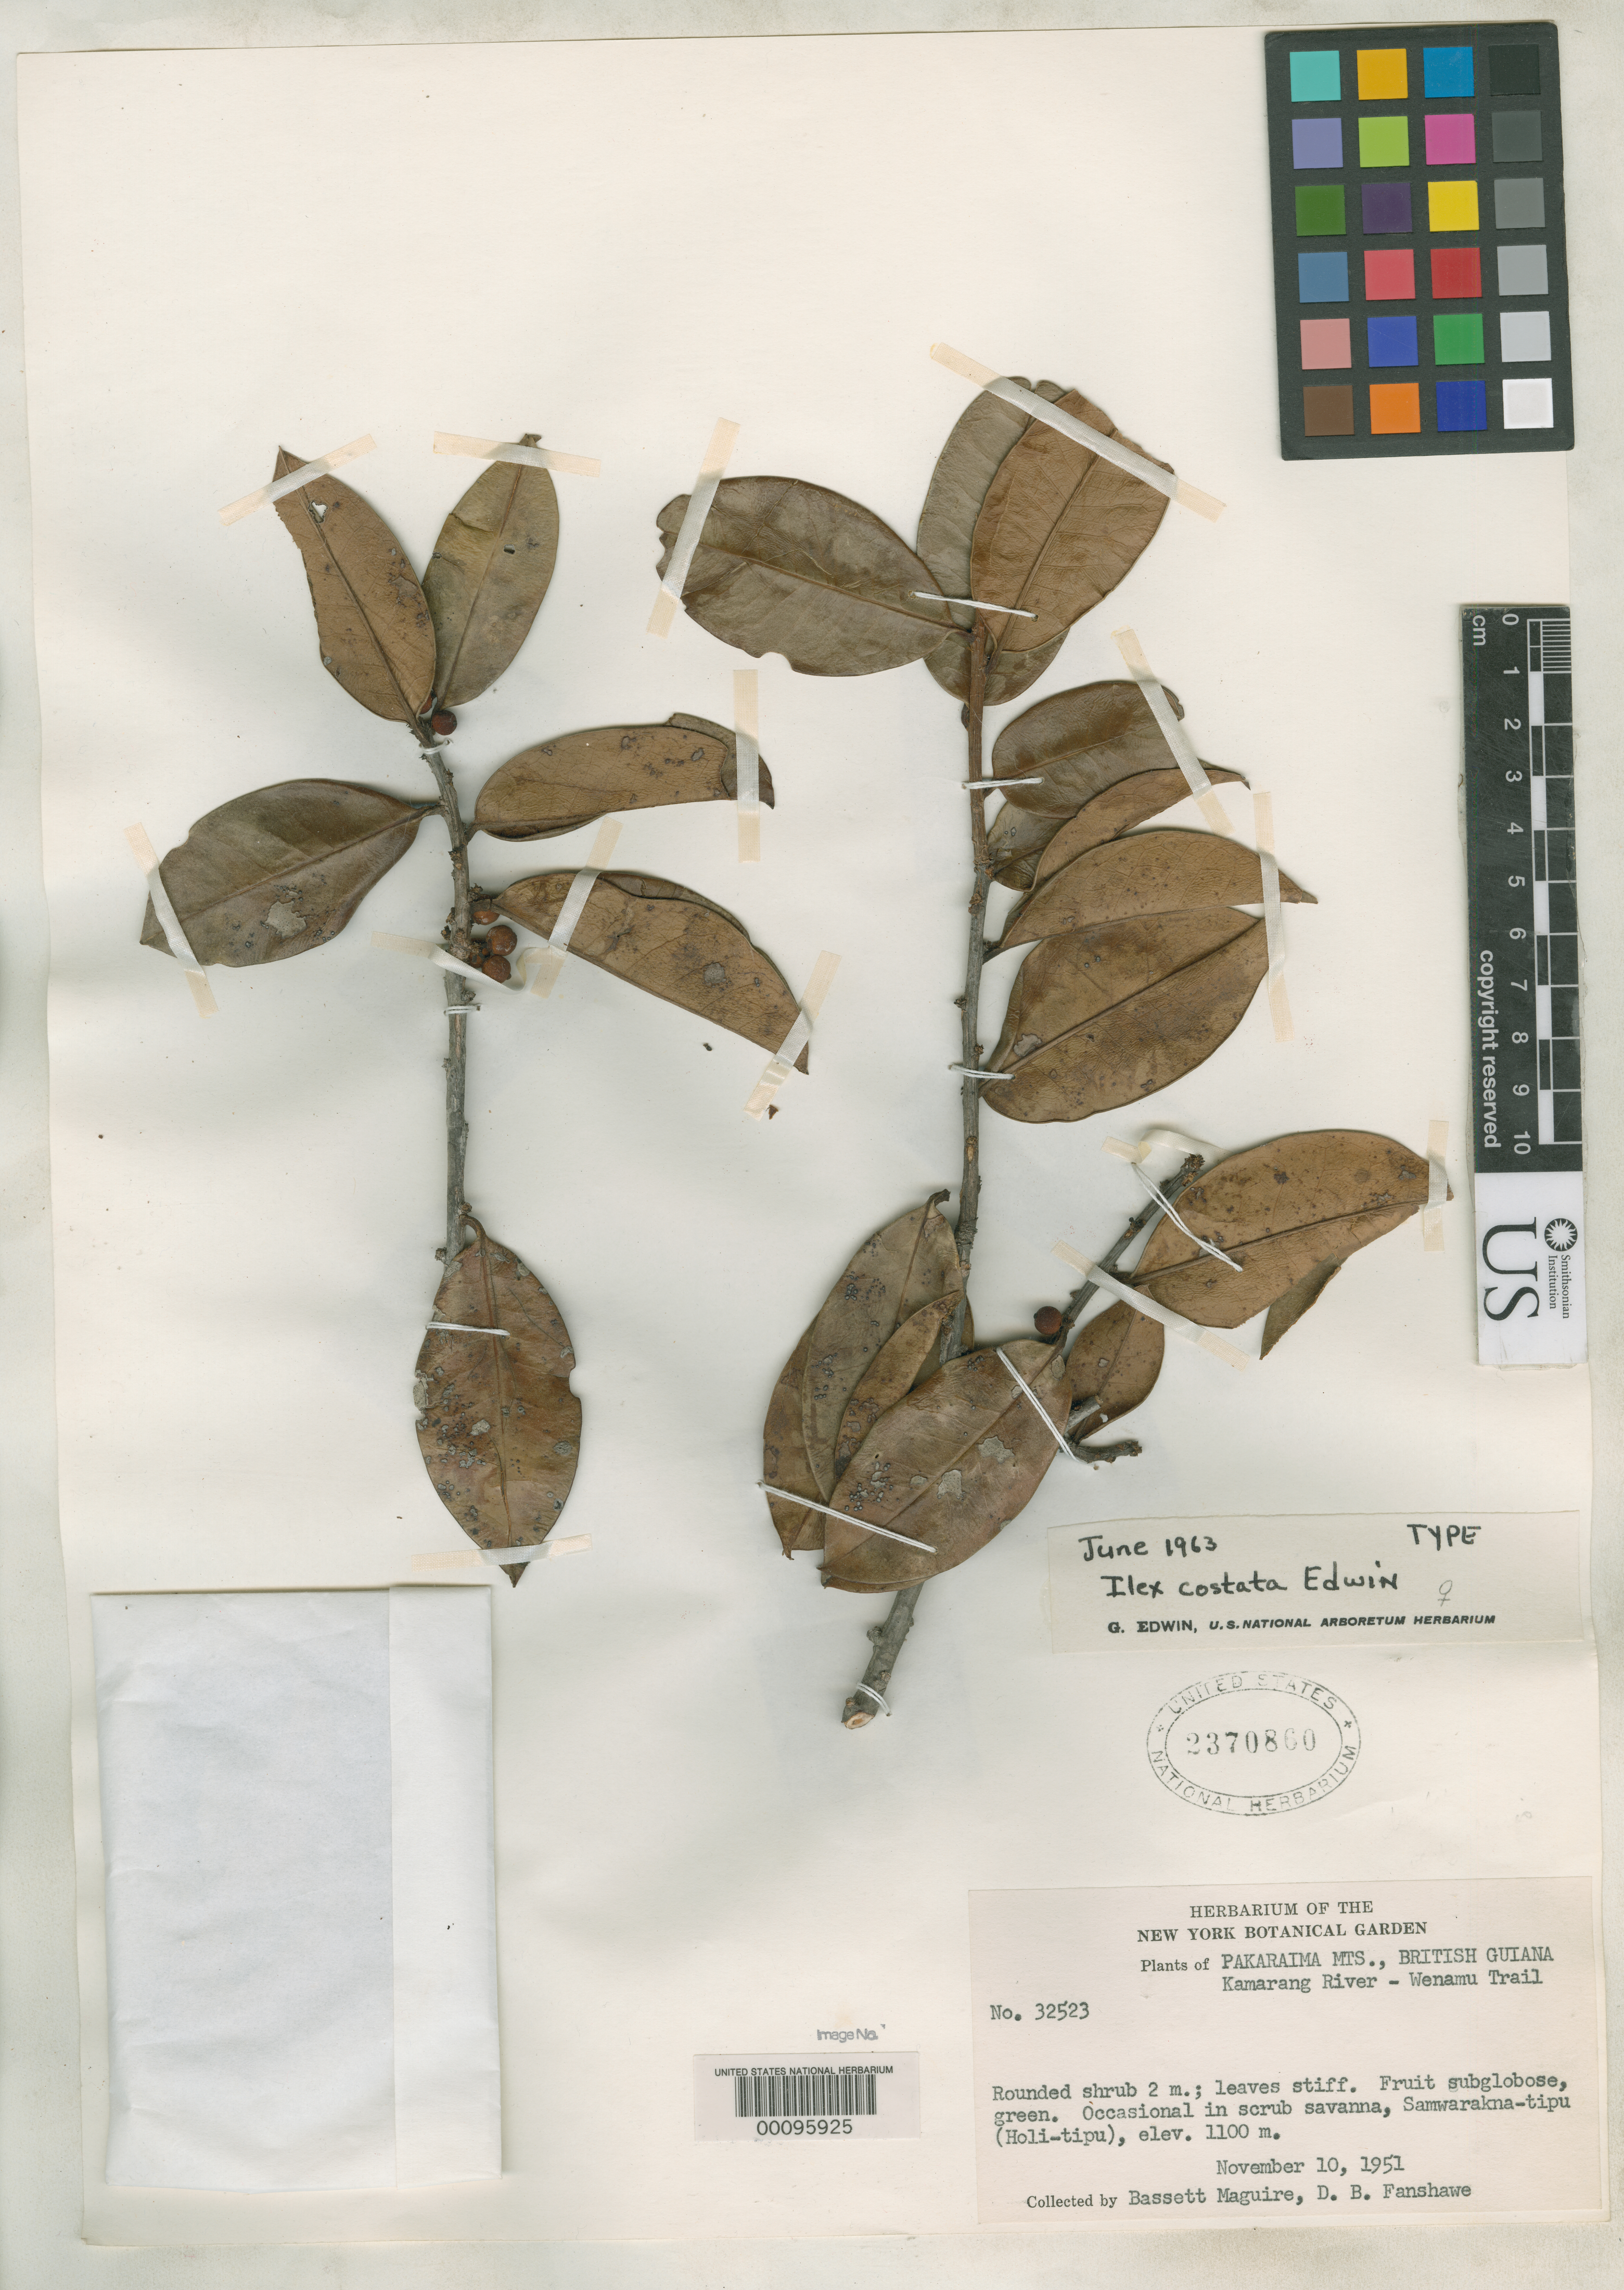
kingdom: Plantae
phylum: Tracheophyta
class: Magnoliopsida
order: Aquifoliales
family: Aquifoliaceae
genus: Ilex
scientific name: Ilex costata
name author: Edwin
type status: Holotype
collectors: B. Maguire & D. B. Fanshawe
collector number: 32523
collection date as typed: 10 Nov 1951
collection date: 1951-11-10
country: Guyana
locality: Samwarakna-Tipu.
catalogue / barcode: US 2370860